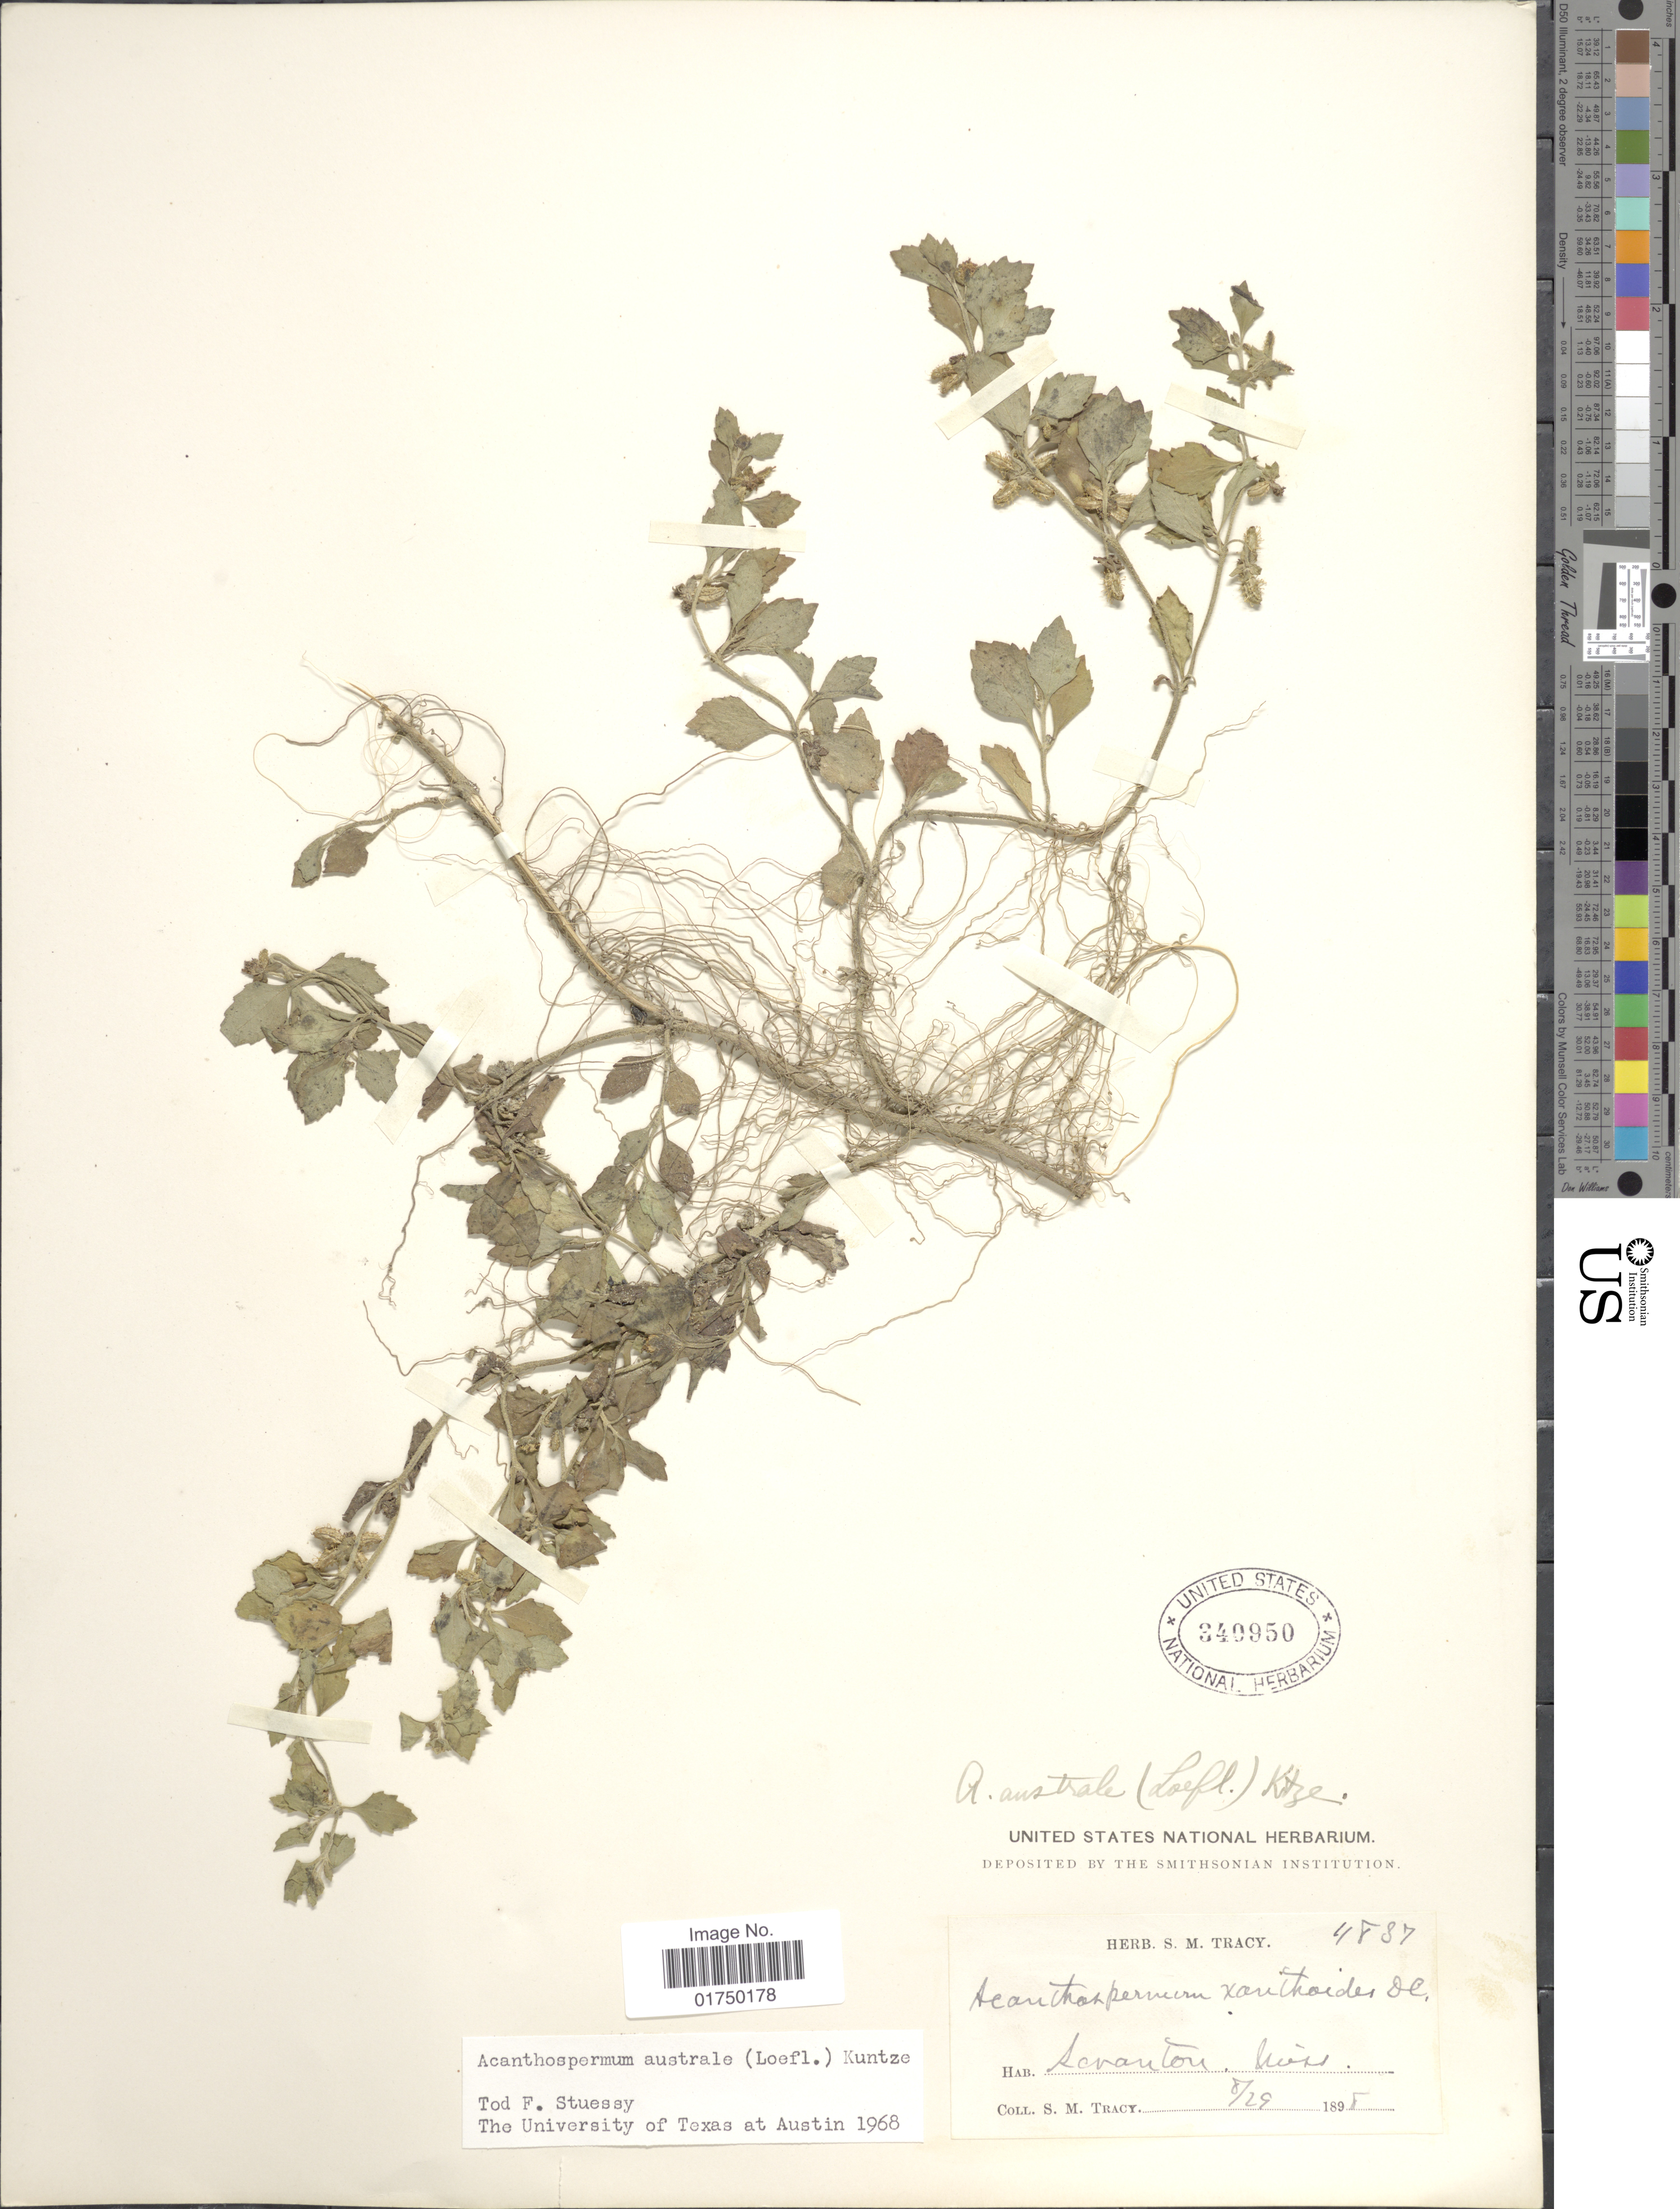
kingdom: Plantae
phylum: Tracheophyta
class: Magnoliopsida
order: Asterales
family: Asteraceae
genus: Acanthospermum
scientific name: Acanthospermum australe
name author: (Loefl.) Kuntze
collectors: S. M. Tracy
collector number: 4837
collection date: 1898-08-29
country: United States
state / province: Mississippi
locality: Scranton, Miss.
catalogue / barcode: US 340950